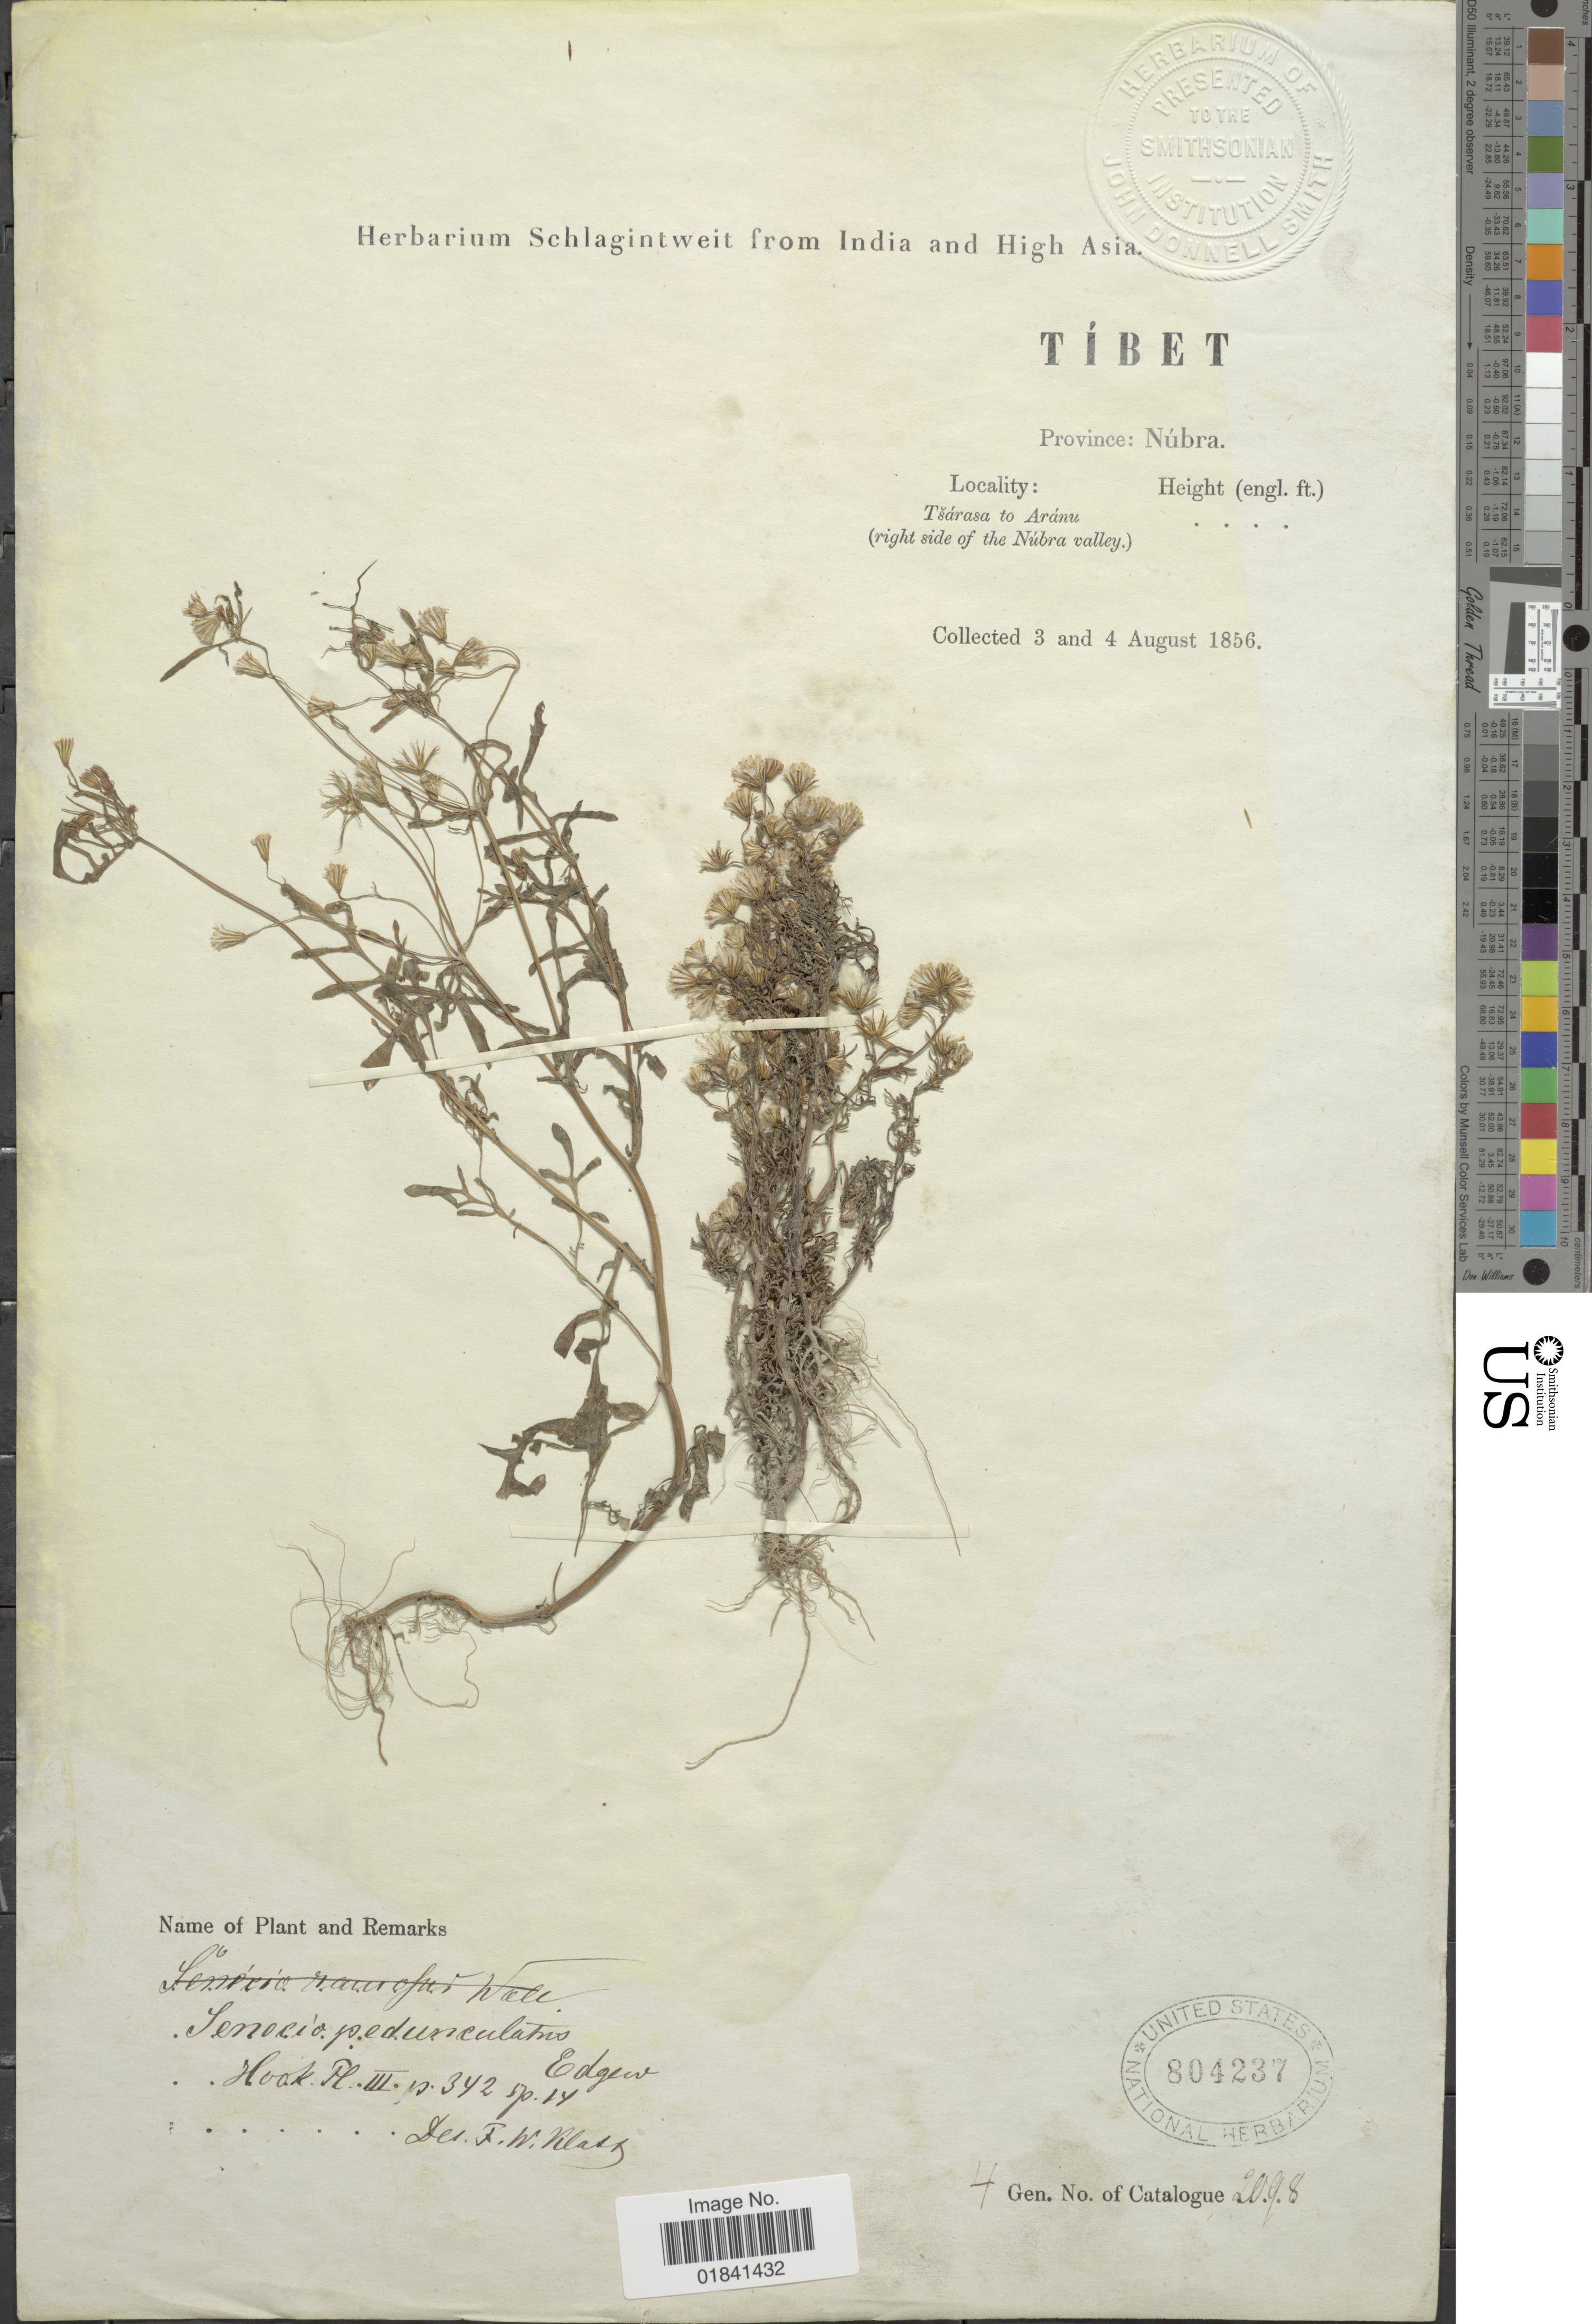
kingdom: Plantae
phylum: Tracheophyta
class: Magnoliopsida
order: Asterales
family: Asteraceae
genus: Senecio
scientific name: Senecio pedunculatus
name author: Edgew.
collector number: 2098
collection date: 1856-08-03/1856-08-04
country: China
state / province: Xizang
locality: Tibet, Province: Nubra, Tsarasa to Aranu (right side of the Nubra Valley)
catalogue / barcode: US 804237